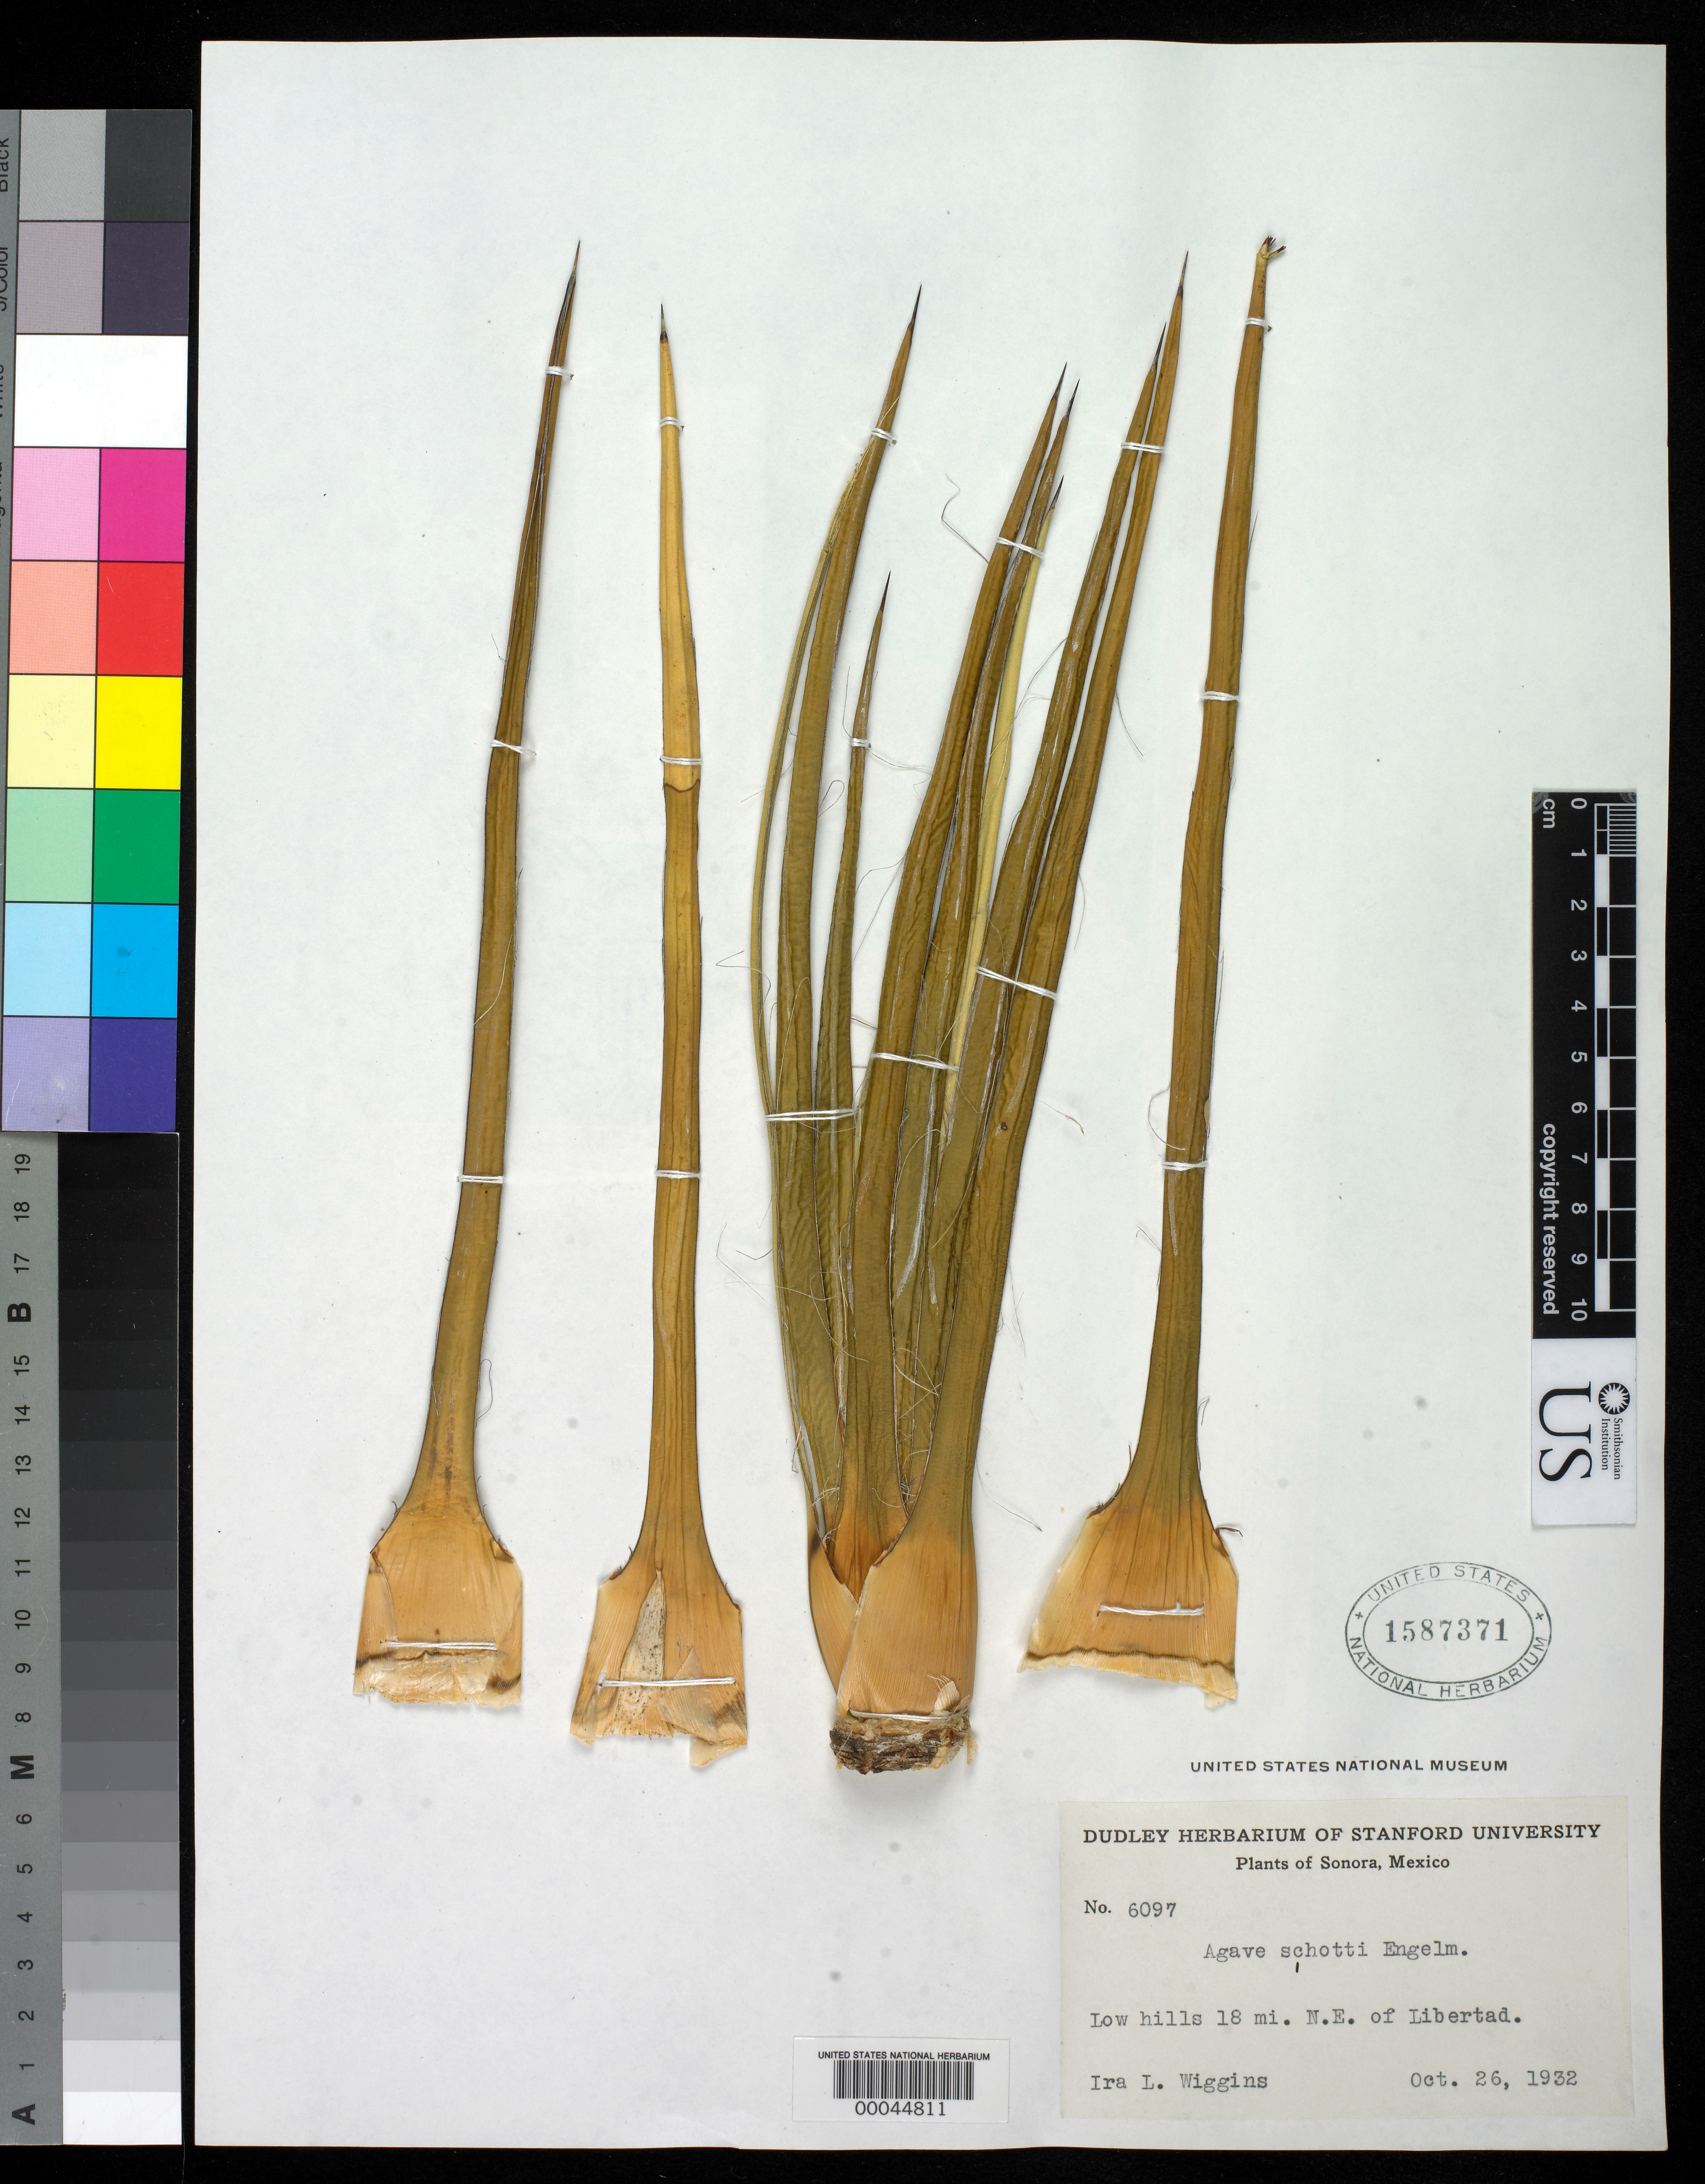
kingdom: Plantae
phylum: Tracheophyta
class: Liliopsida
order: Asparagales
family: Asparagaceae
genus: Agave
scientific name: Agave schottii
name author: Engelm.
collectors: I. L. Wiggins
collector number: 6097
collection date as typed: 26 Oct 1932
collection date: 1932-10-26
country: Mexico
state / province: Sonora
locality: Low hills 18 mi NE of libertad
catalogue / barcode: US 1587371